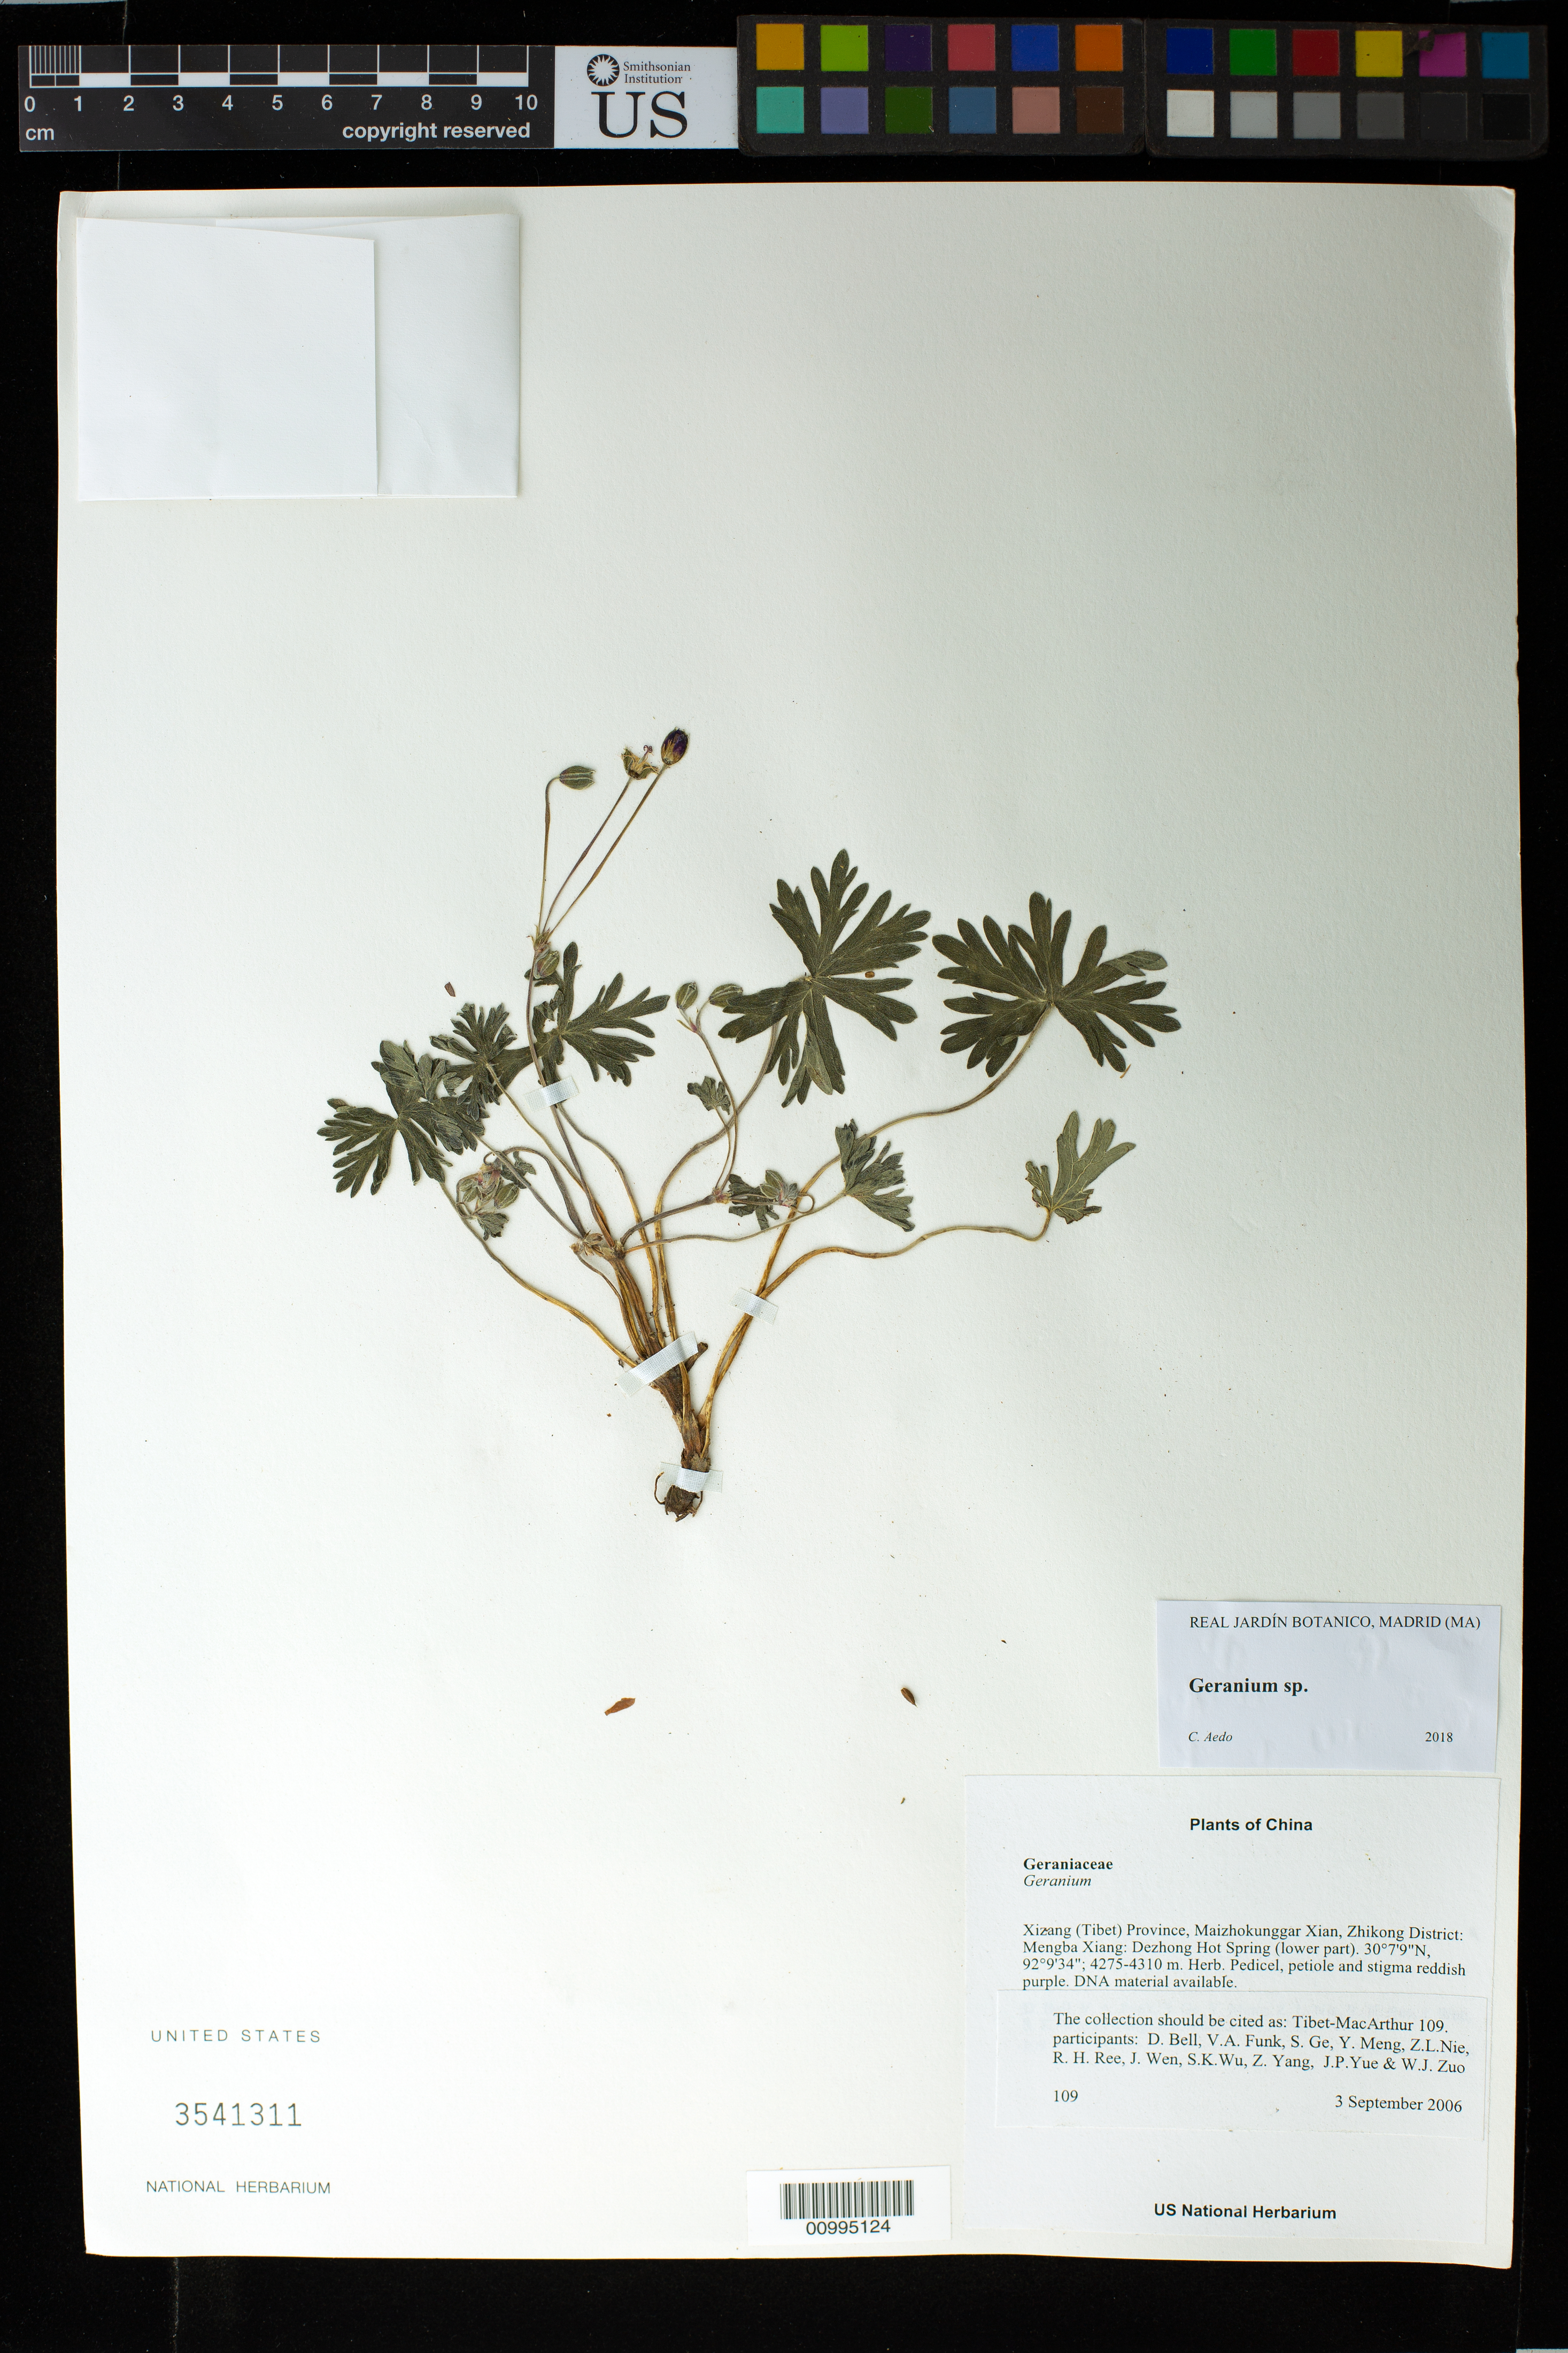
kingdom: Plantae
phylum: Tracheophyta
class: Magnoliopsida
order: Geraniales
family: Geraniaceae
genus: Geranium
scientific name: Geranium sp.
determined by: Aedo, C.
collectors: Tibet-MacArthur, D. A. Bell, V. Funk, S. Ge, Y. Meng, Z. Nie, R. Ree, J. Wen, S. K. Wu, Z. Yang, J. Yue & W. Zuo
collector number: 109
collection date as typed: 03 Sep 2006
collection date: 2006-09-03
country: China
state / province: Xizang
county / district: Maizhokunggar Xian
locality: Zhikong District: Mengba Xiang:Dezhong Hot Spring (lower part).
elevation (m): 4275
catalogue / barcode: US 3541311